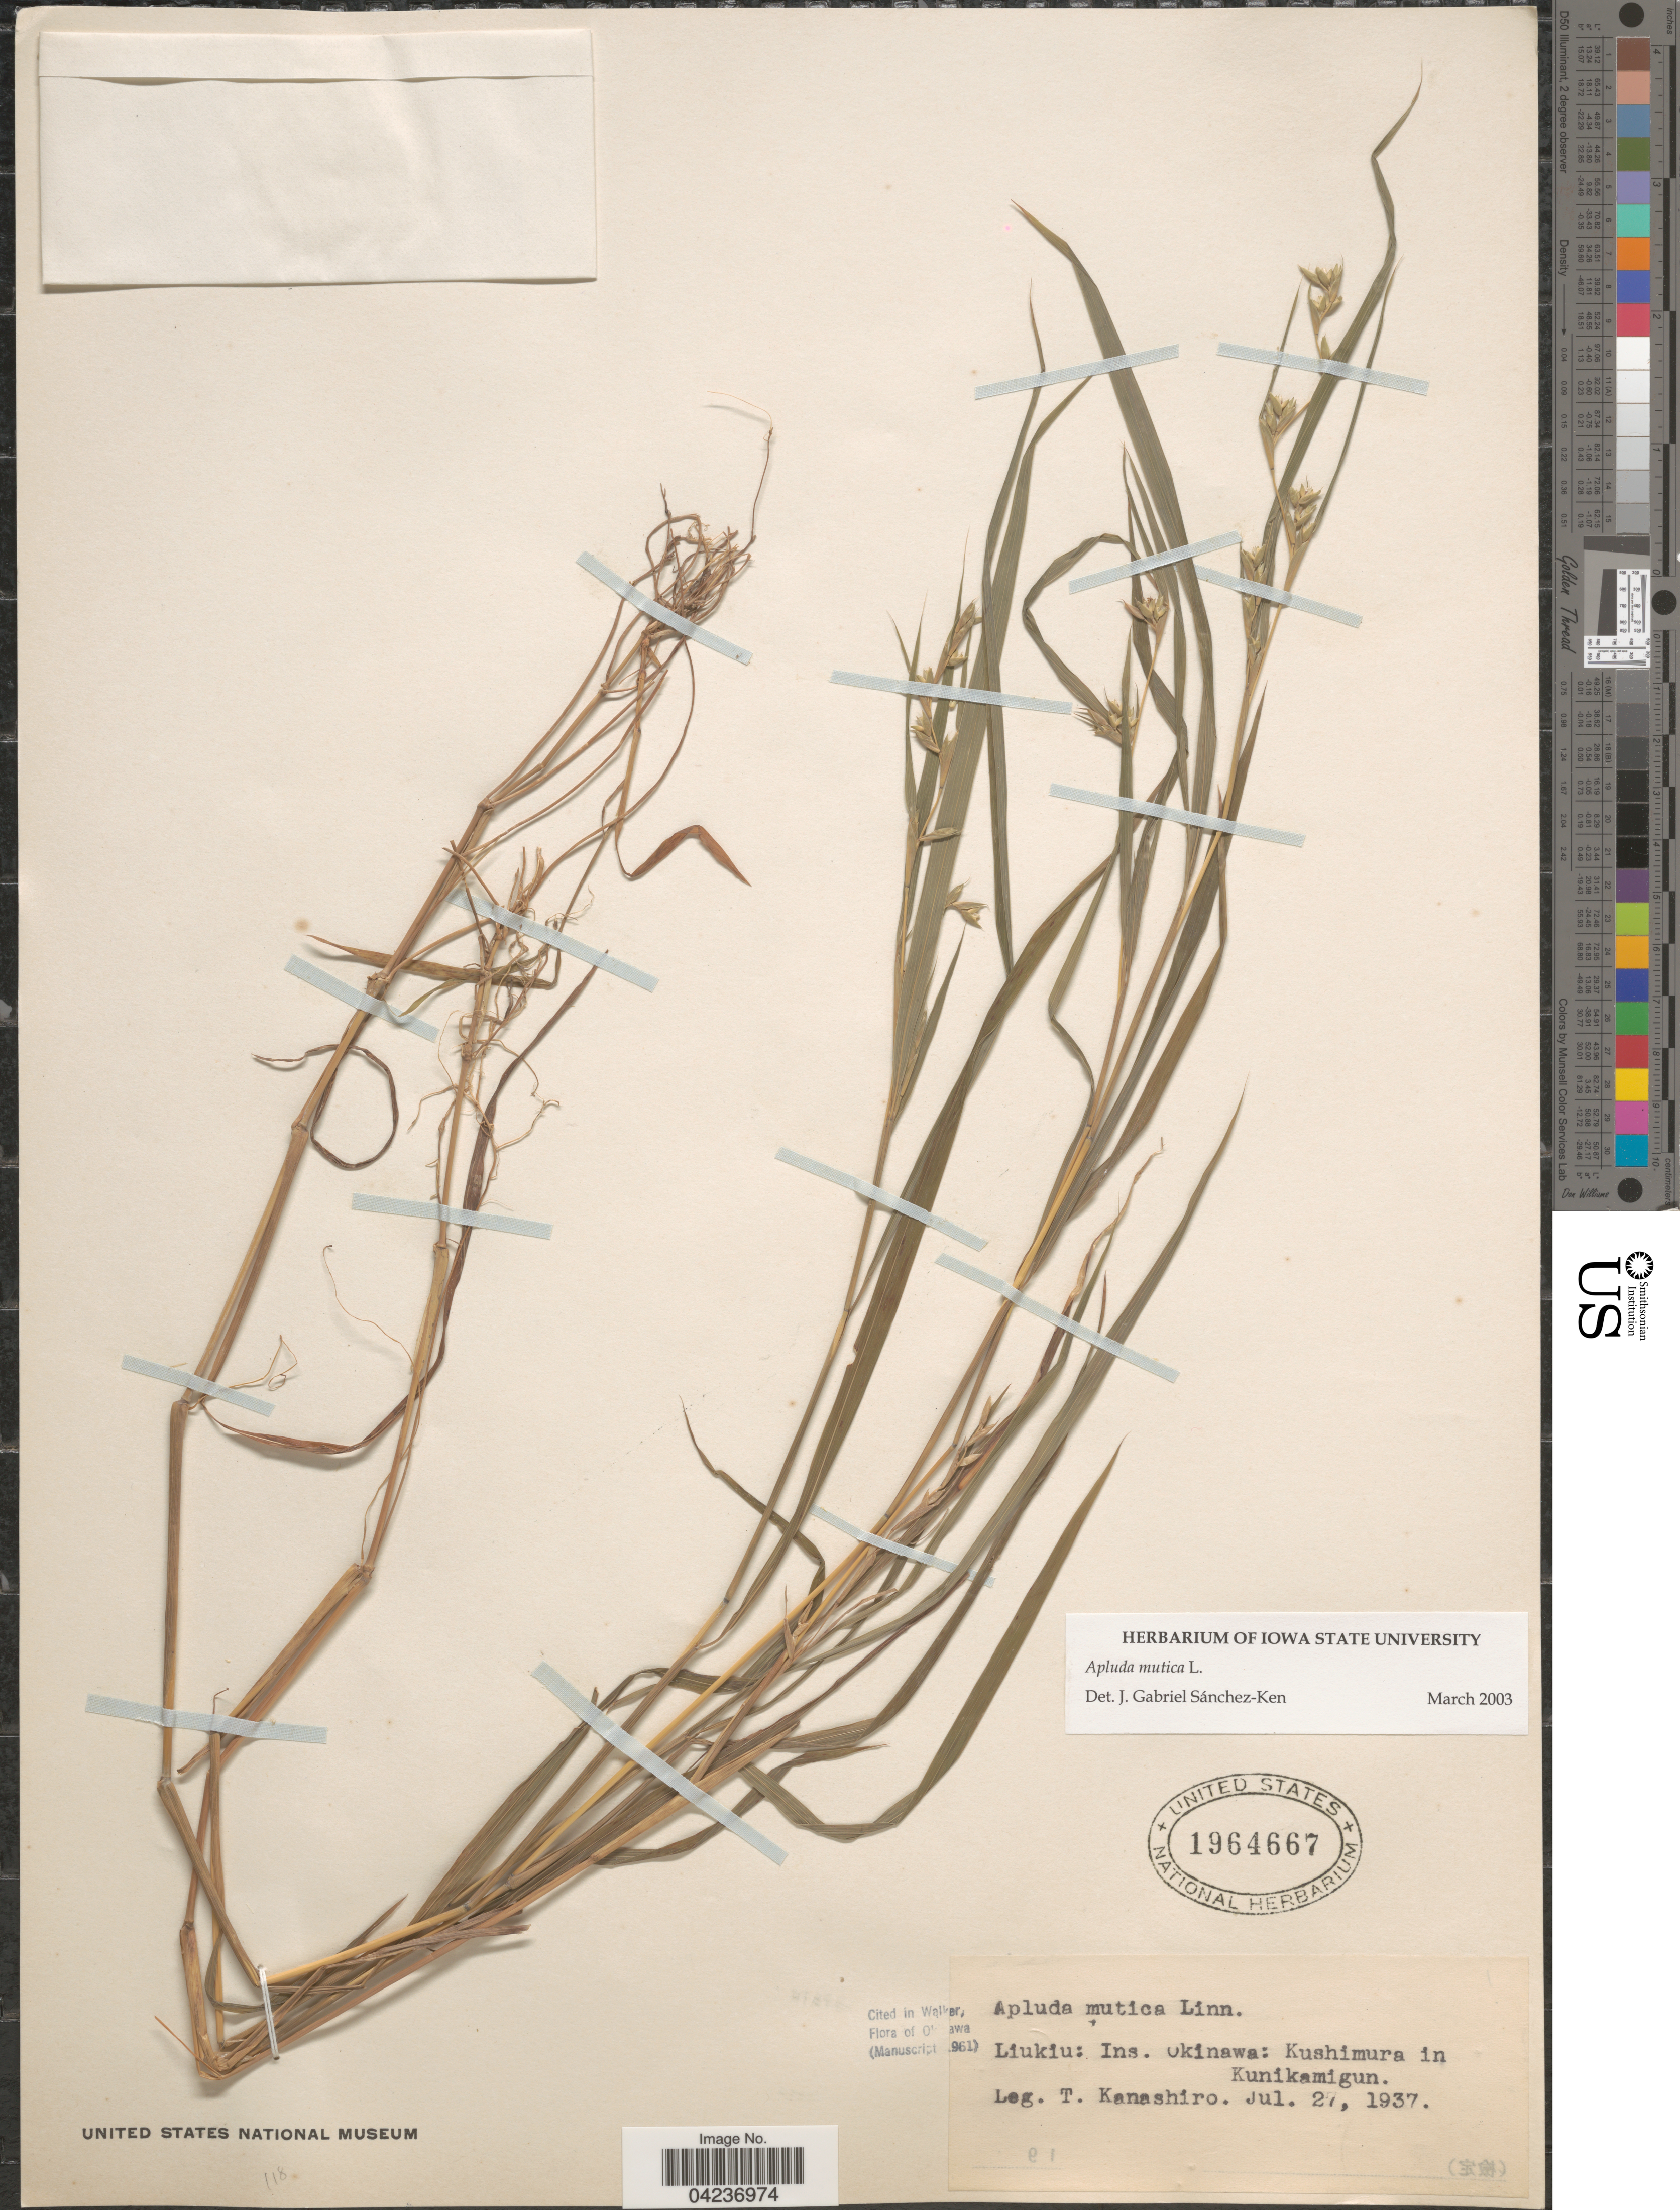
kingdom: Plantae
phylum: Tracheophyta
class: Liliopsida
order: Poales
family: Poaceae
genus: Apluda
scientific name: Apluda mutica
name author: L.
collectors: T. Kanashiro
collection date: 1937-07-27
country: Japan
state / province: Okinawa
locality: Liukiu: Ins. Okinawa: Kushimura in Kunikamigun.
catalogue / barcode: US 1964667